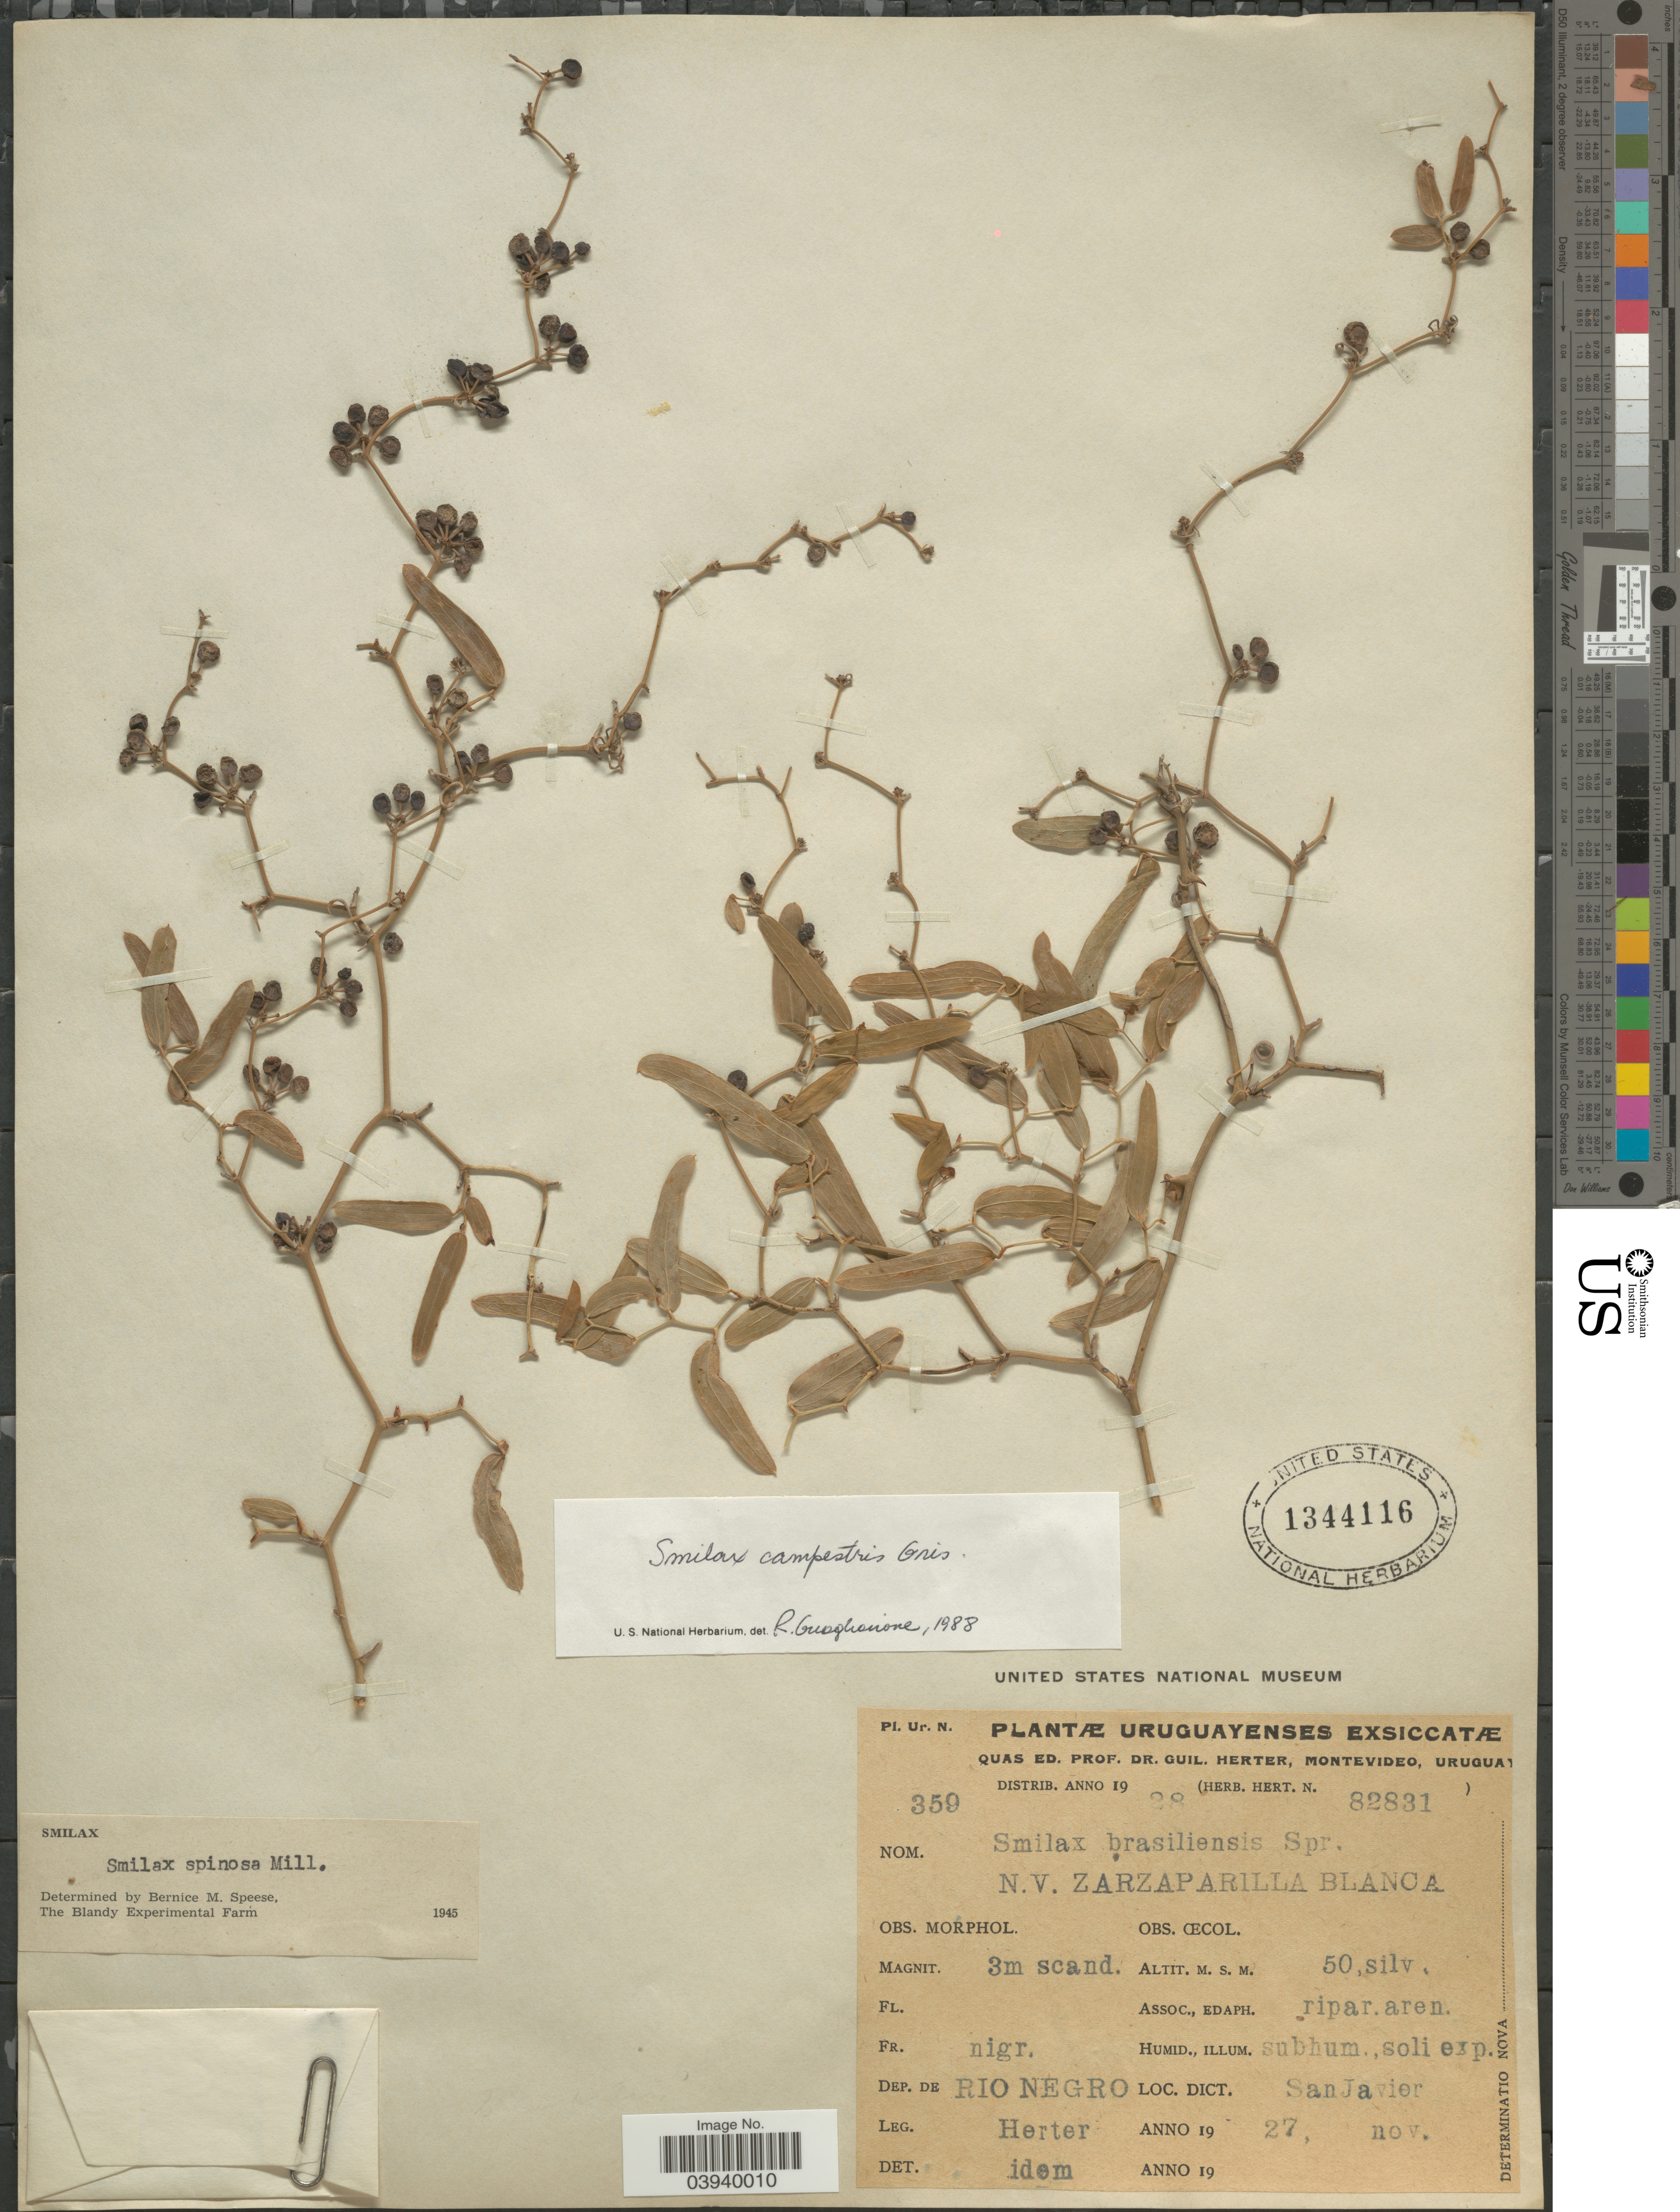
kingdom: Plantae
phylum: Tracheophyta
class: Liliopsida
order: Liliales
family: Smilacaceae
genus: Smilax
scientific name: Smilax campestris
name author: Griseb.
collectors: G. Herter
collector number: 359/82831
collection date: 1927-11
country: Uruguay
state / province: Rio Negro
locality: Dep. de Rio Negro. Loc. Dict. SanJavier.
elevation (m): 50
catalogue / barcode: US 1344116